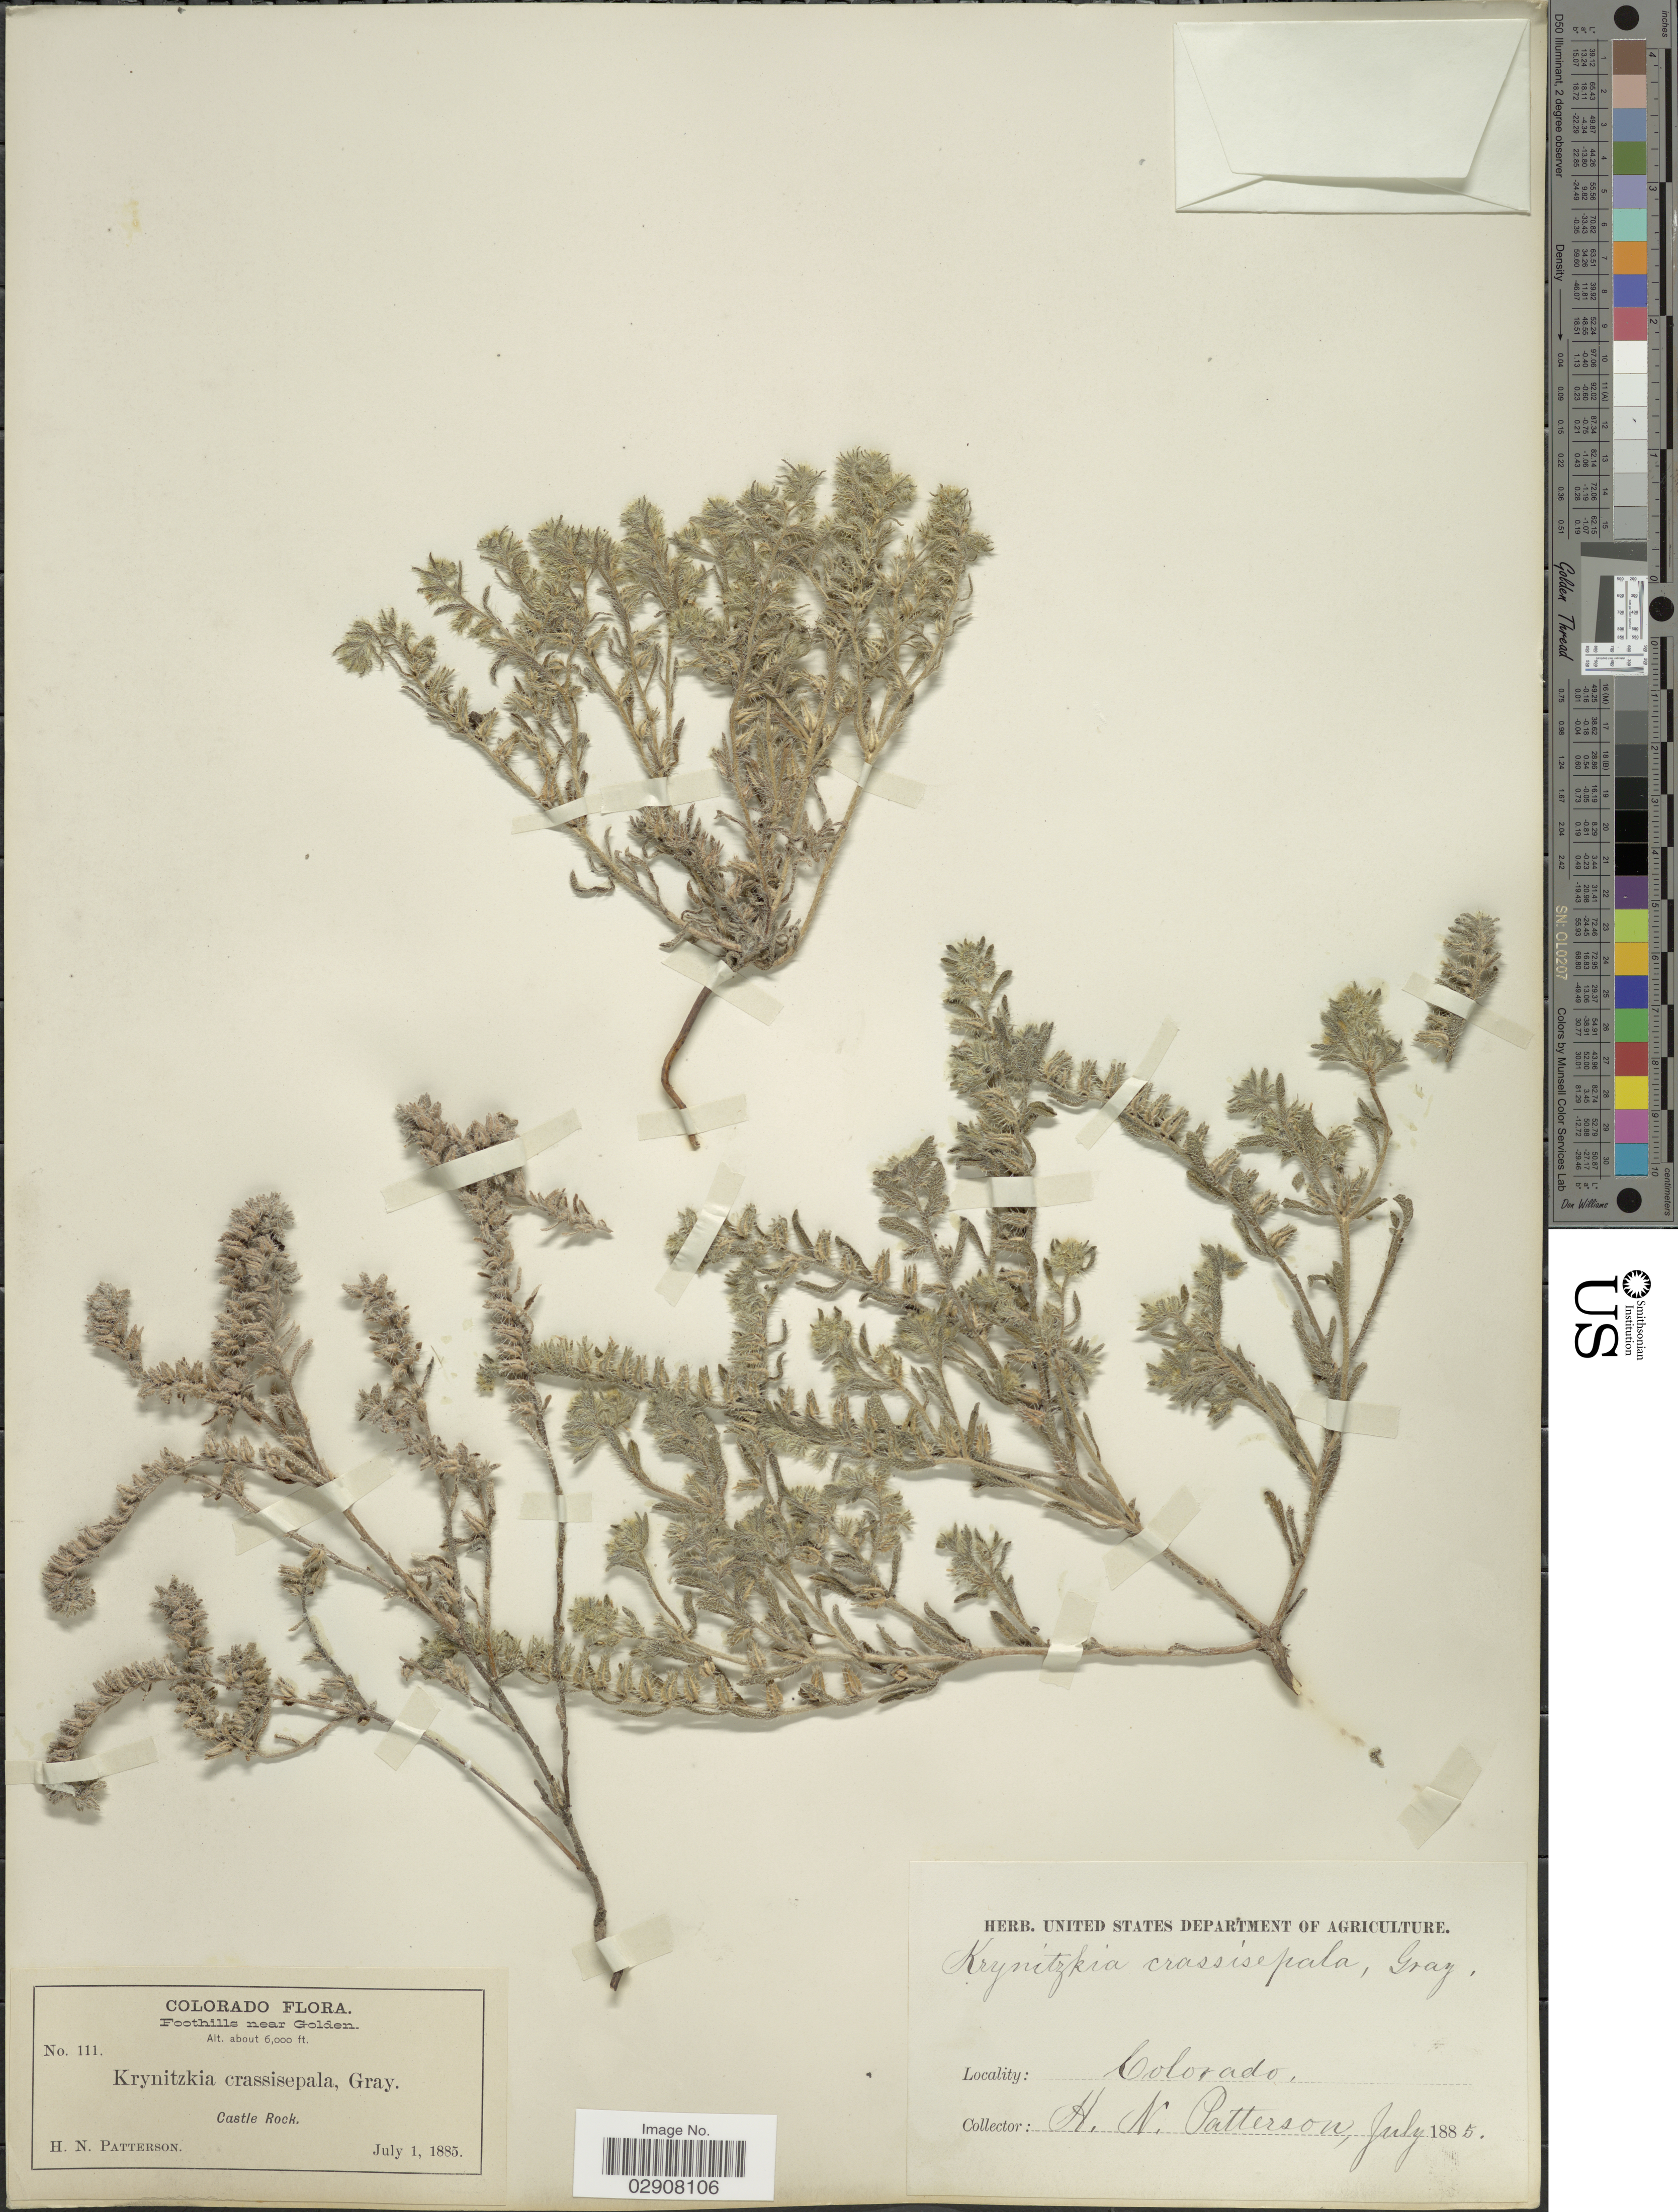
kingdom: Plantae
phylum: Tracheophyta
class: Magnoliopsida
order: Boraginales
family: Boraginaceae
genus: Cryptantha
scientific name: Cryptantha minima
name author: Rydb.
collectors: H. N. Patterson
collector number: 111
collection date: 1885-07-01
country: United States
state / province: Colorado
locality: Foothills near Golden, Castle Rock.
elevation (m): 1829